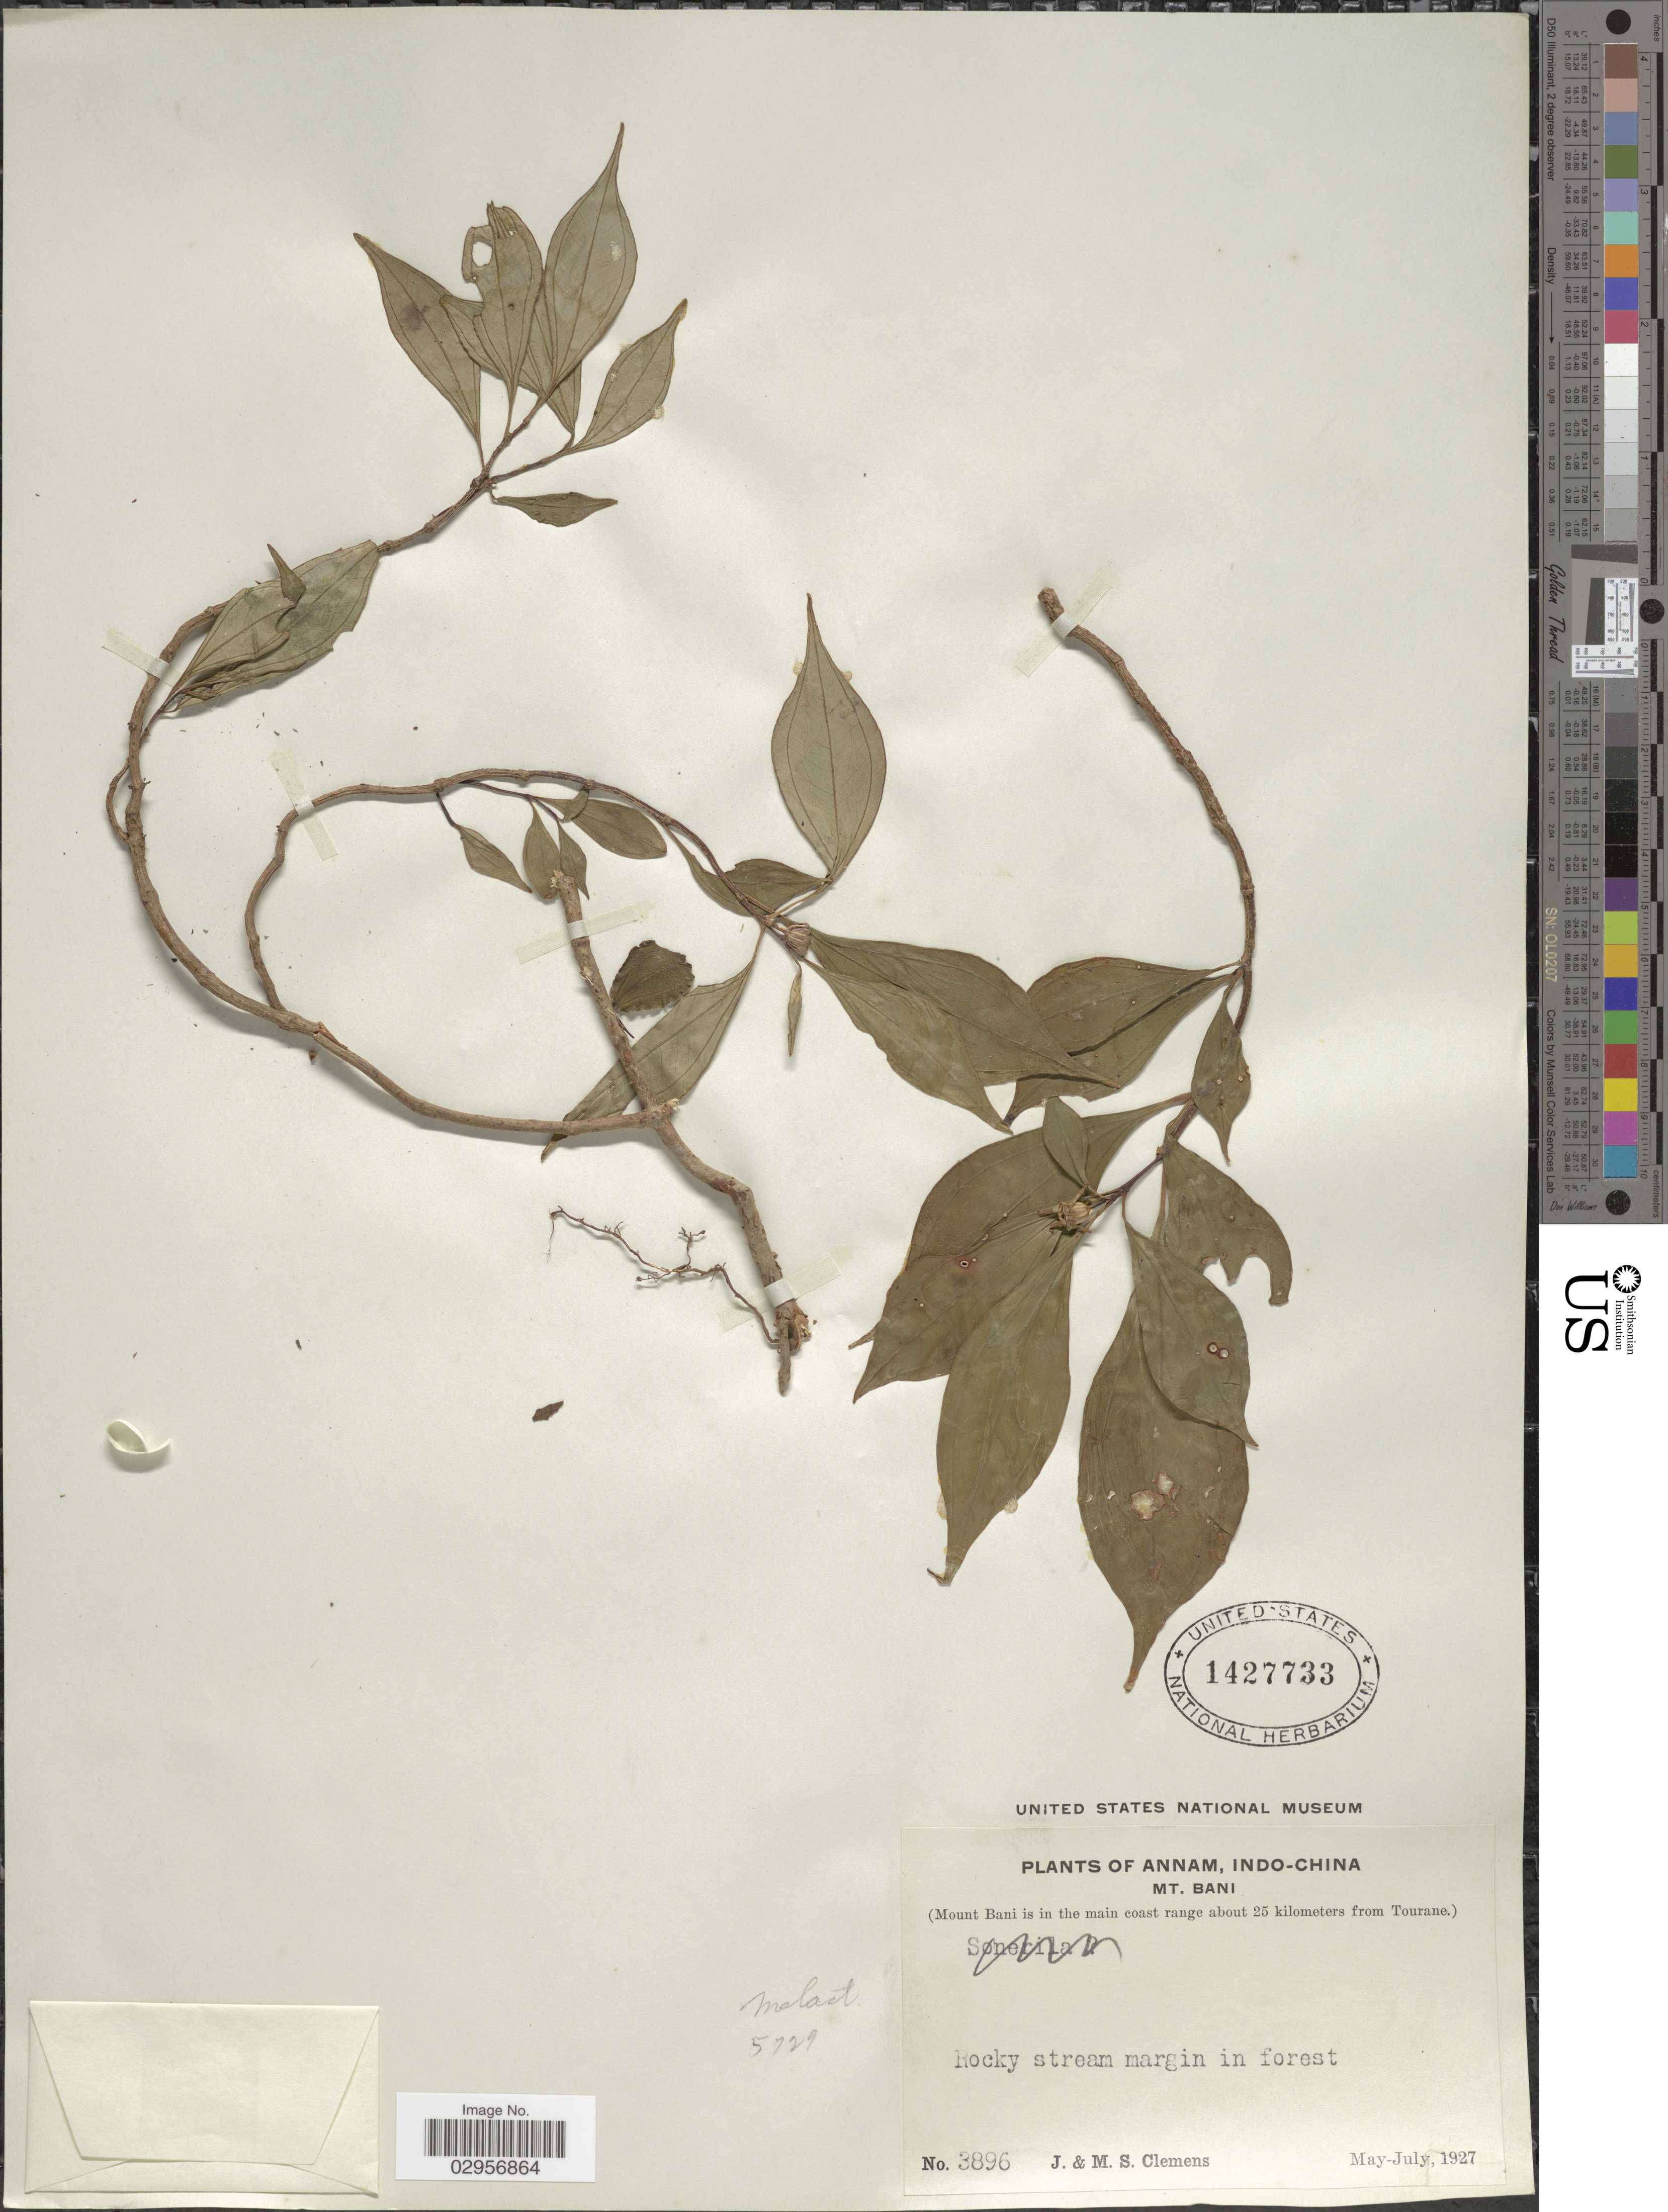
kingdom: Plantae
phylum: Tracheophyta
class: Magnoliopsida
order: Myrtales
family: Melastomataceae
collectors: J. Clemens & M. S. Clemens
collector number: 3896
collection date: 1927-05/1927-07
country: Vietnam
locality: Annam, Indo-China. Mt. Bani (Mount Bani is in the main coast range about 25 kilometers from Tourane.).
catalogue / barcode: US 1427733